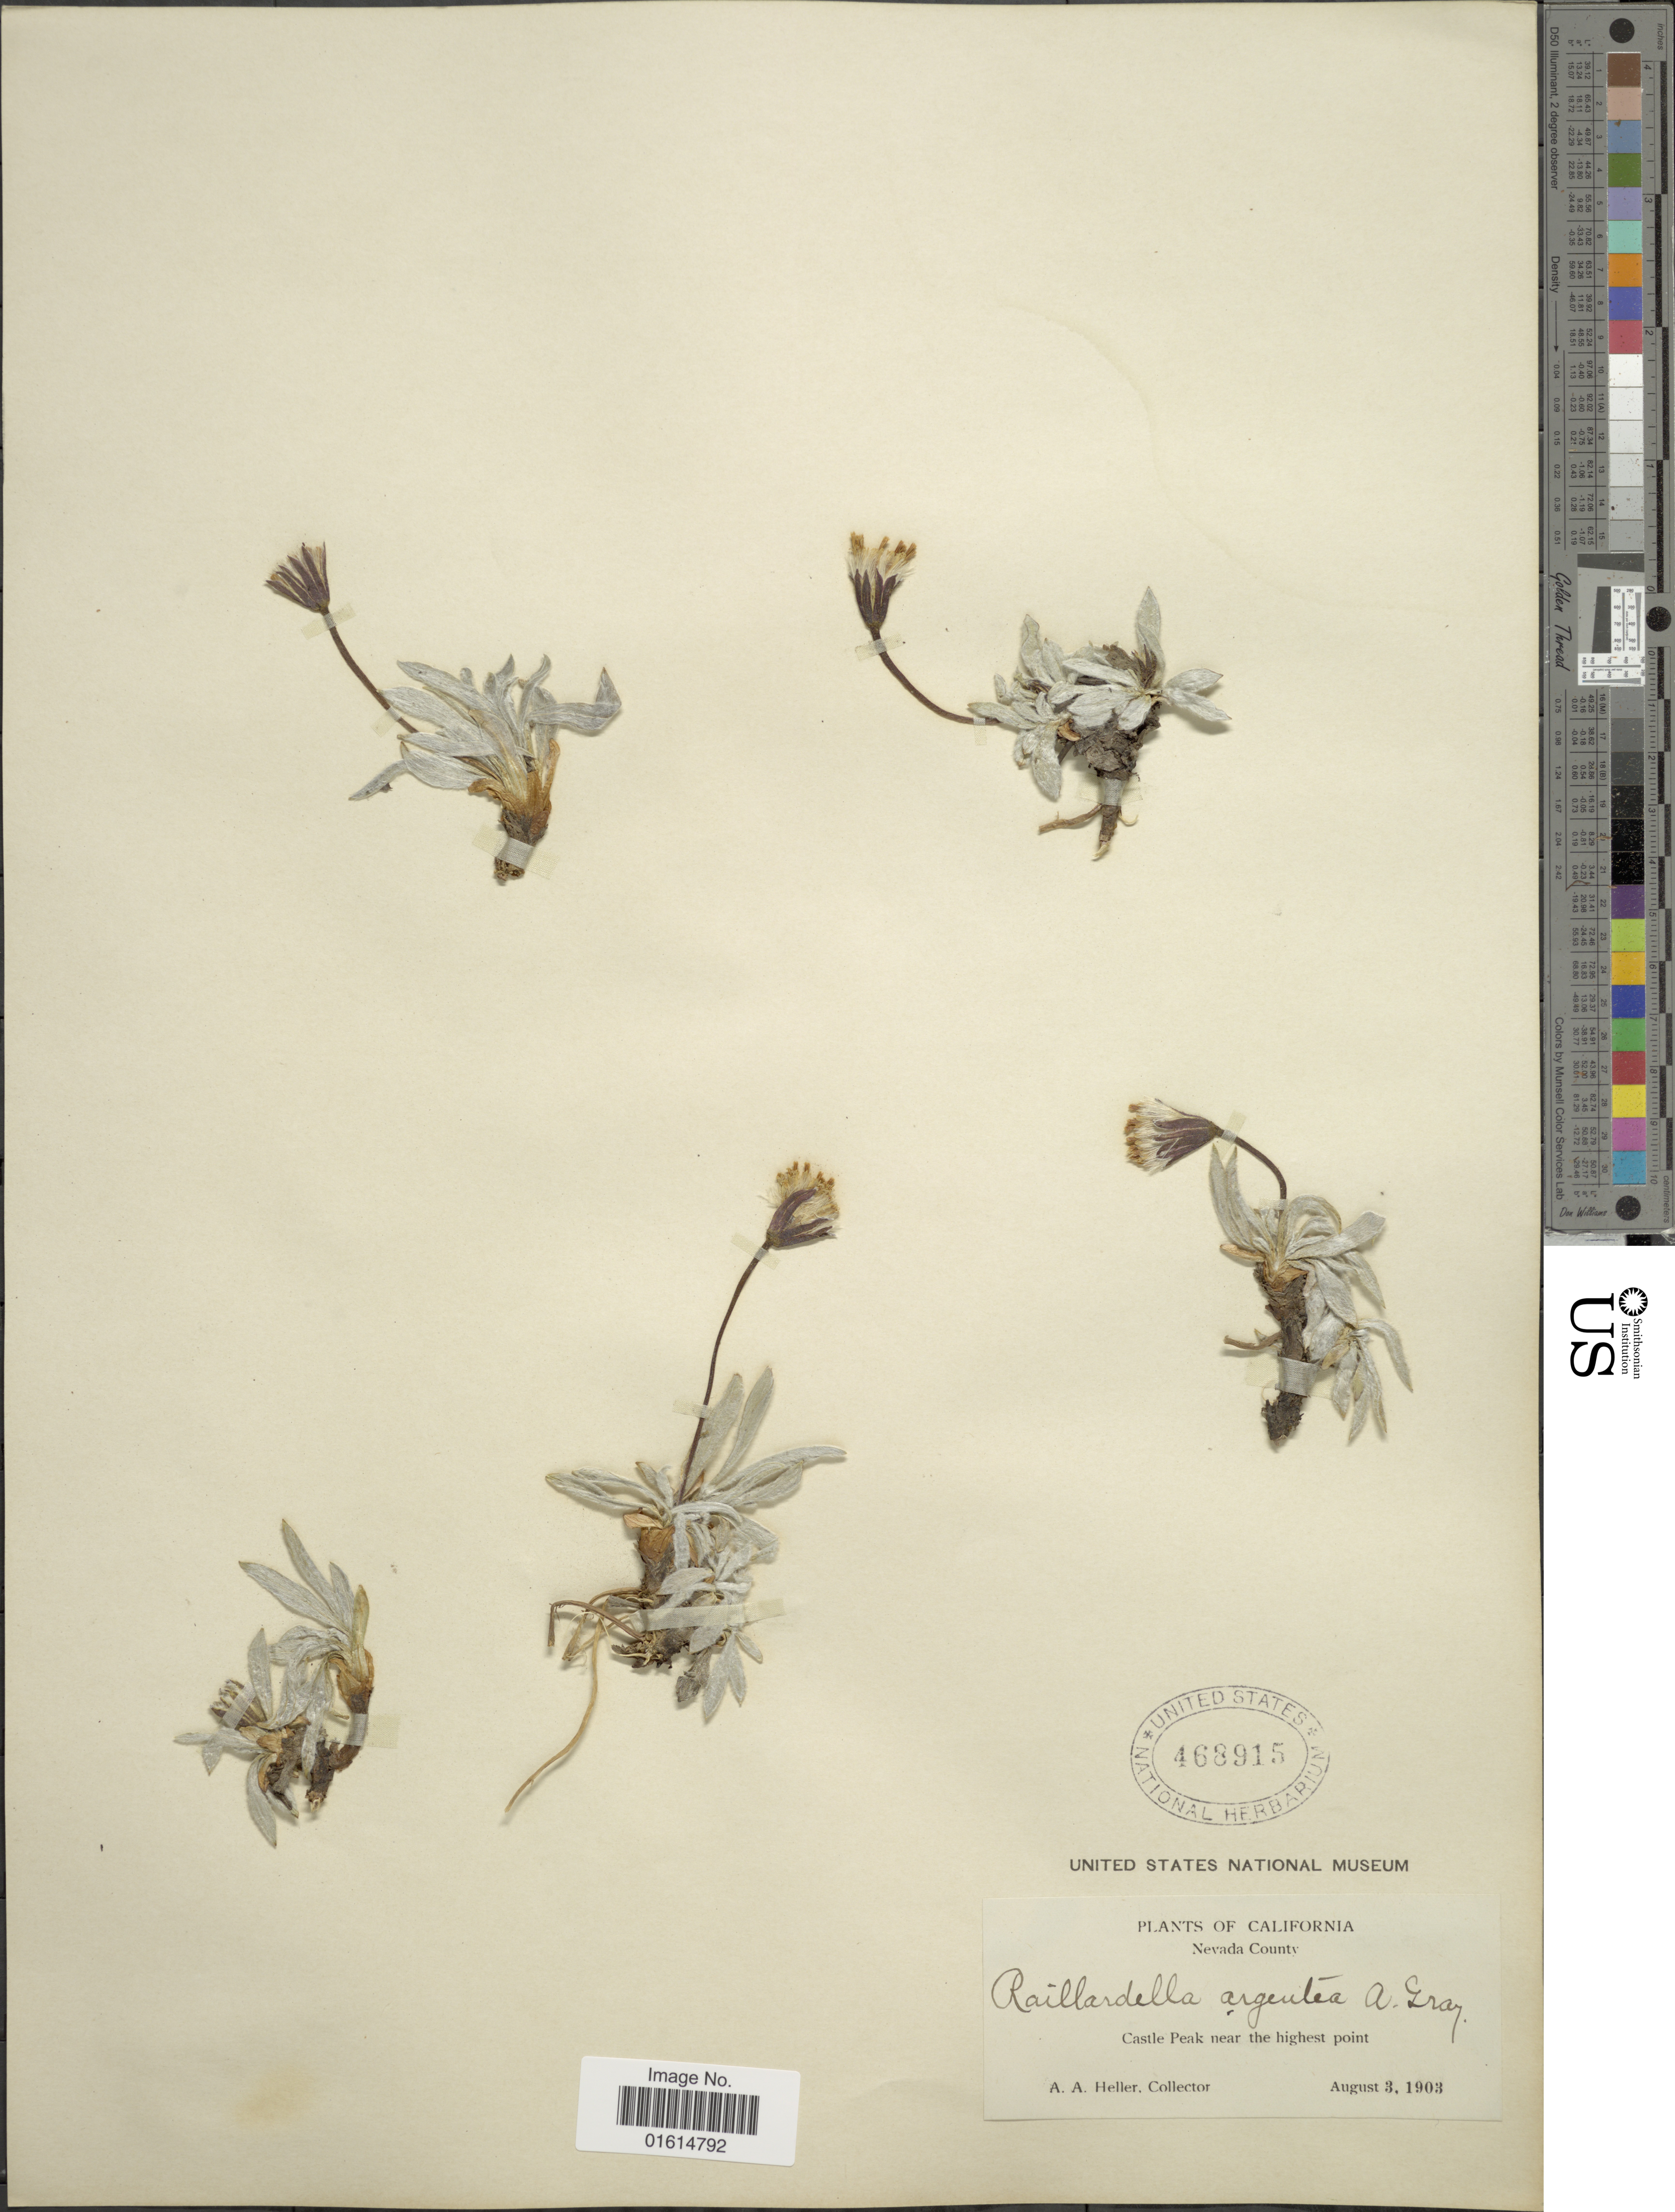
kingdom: Plantae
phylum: Tracheophyta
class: Magnoliopsida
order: Asterales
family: Asteraceae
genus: Raillardella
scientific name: Raillardella argentea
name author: A. Gray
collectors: A. A. Heller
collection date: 1903-08-03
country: United States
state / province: California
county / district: Nevada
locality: Nevada County, Castle Peak near the highest point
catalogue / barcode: US 468915